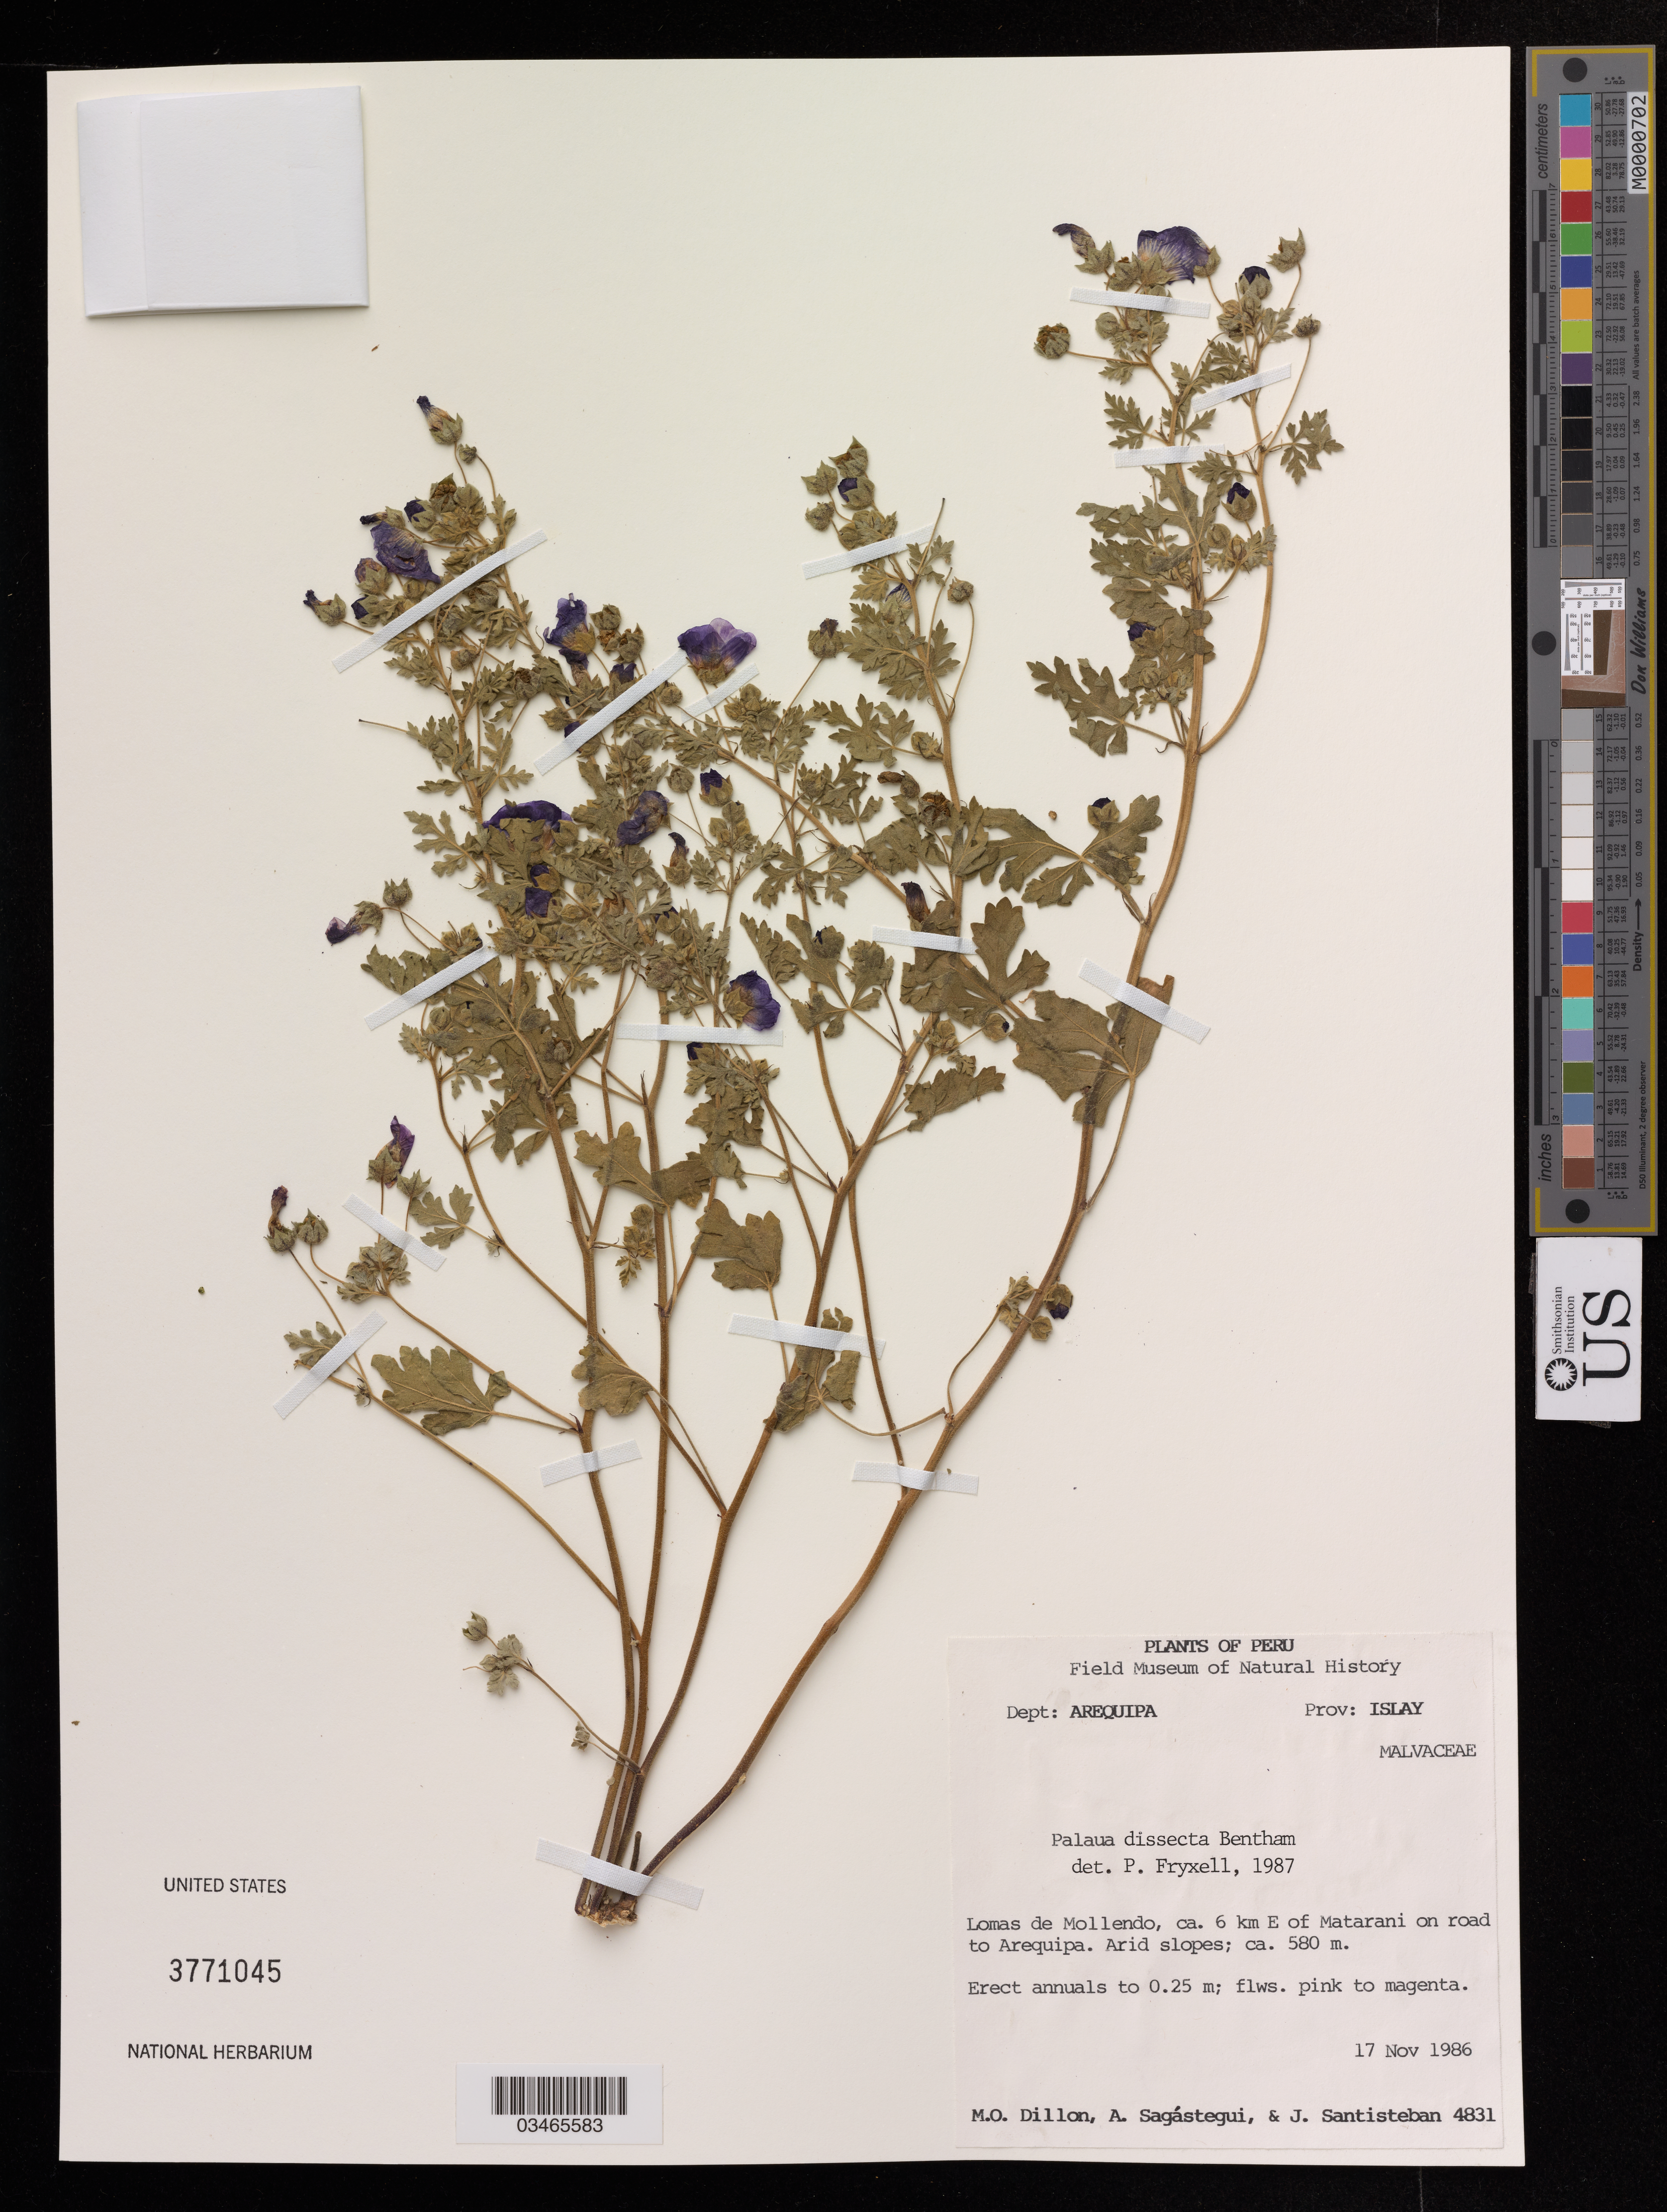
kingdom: Plantae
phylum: Tracheophyta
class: Magnoliopsida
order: Malvales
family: Malvaceae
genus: Palaua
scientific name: Palaua dissecta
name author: Benth.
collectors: M. O. Dillon, A. Sagastegui & J. Santisteban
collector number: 4831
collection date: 1986-11-17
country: Peru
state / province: Arequipa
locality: Prov: Isaly, Lomas de Mollendo, ca. 6 km E of Matarani on road to Arequipa.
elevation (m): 580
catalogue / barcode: US 3771045